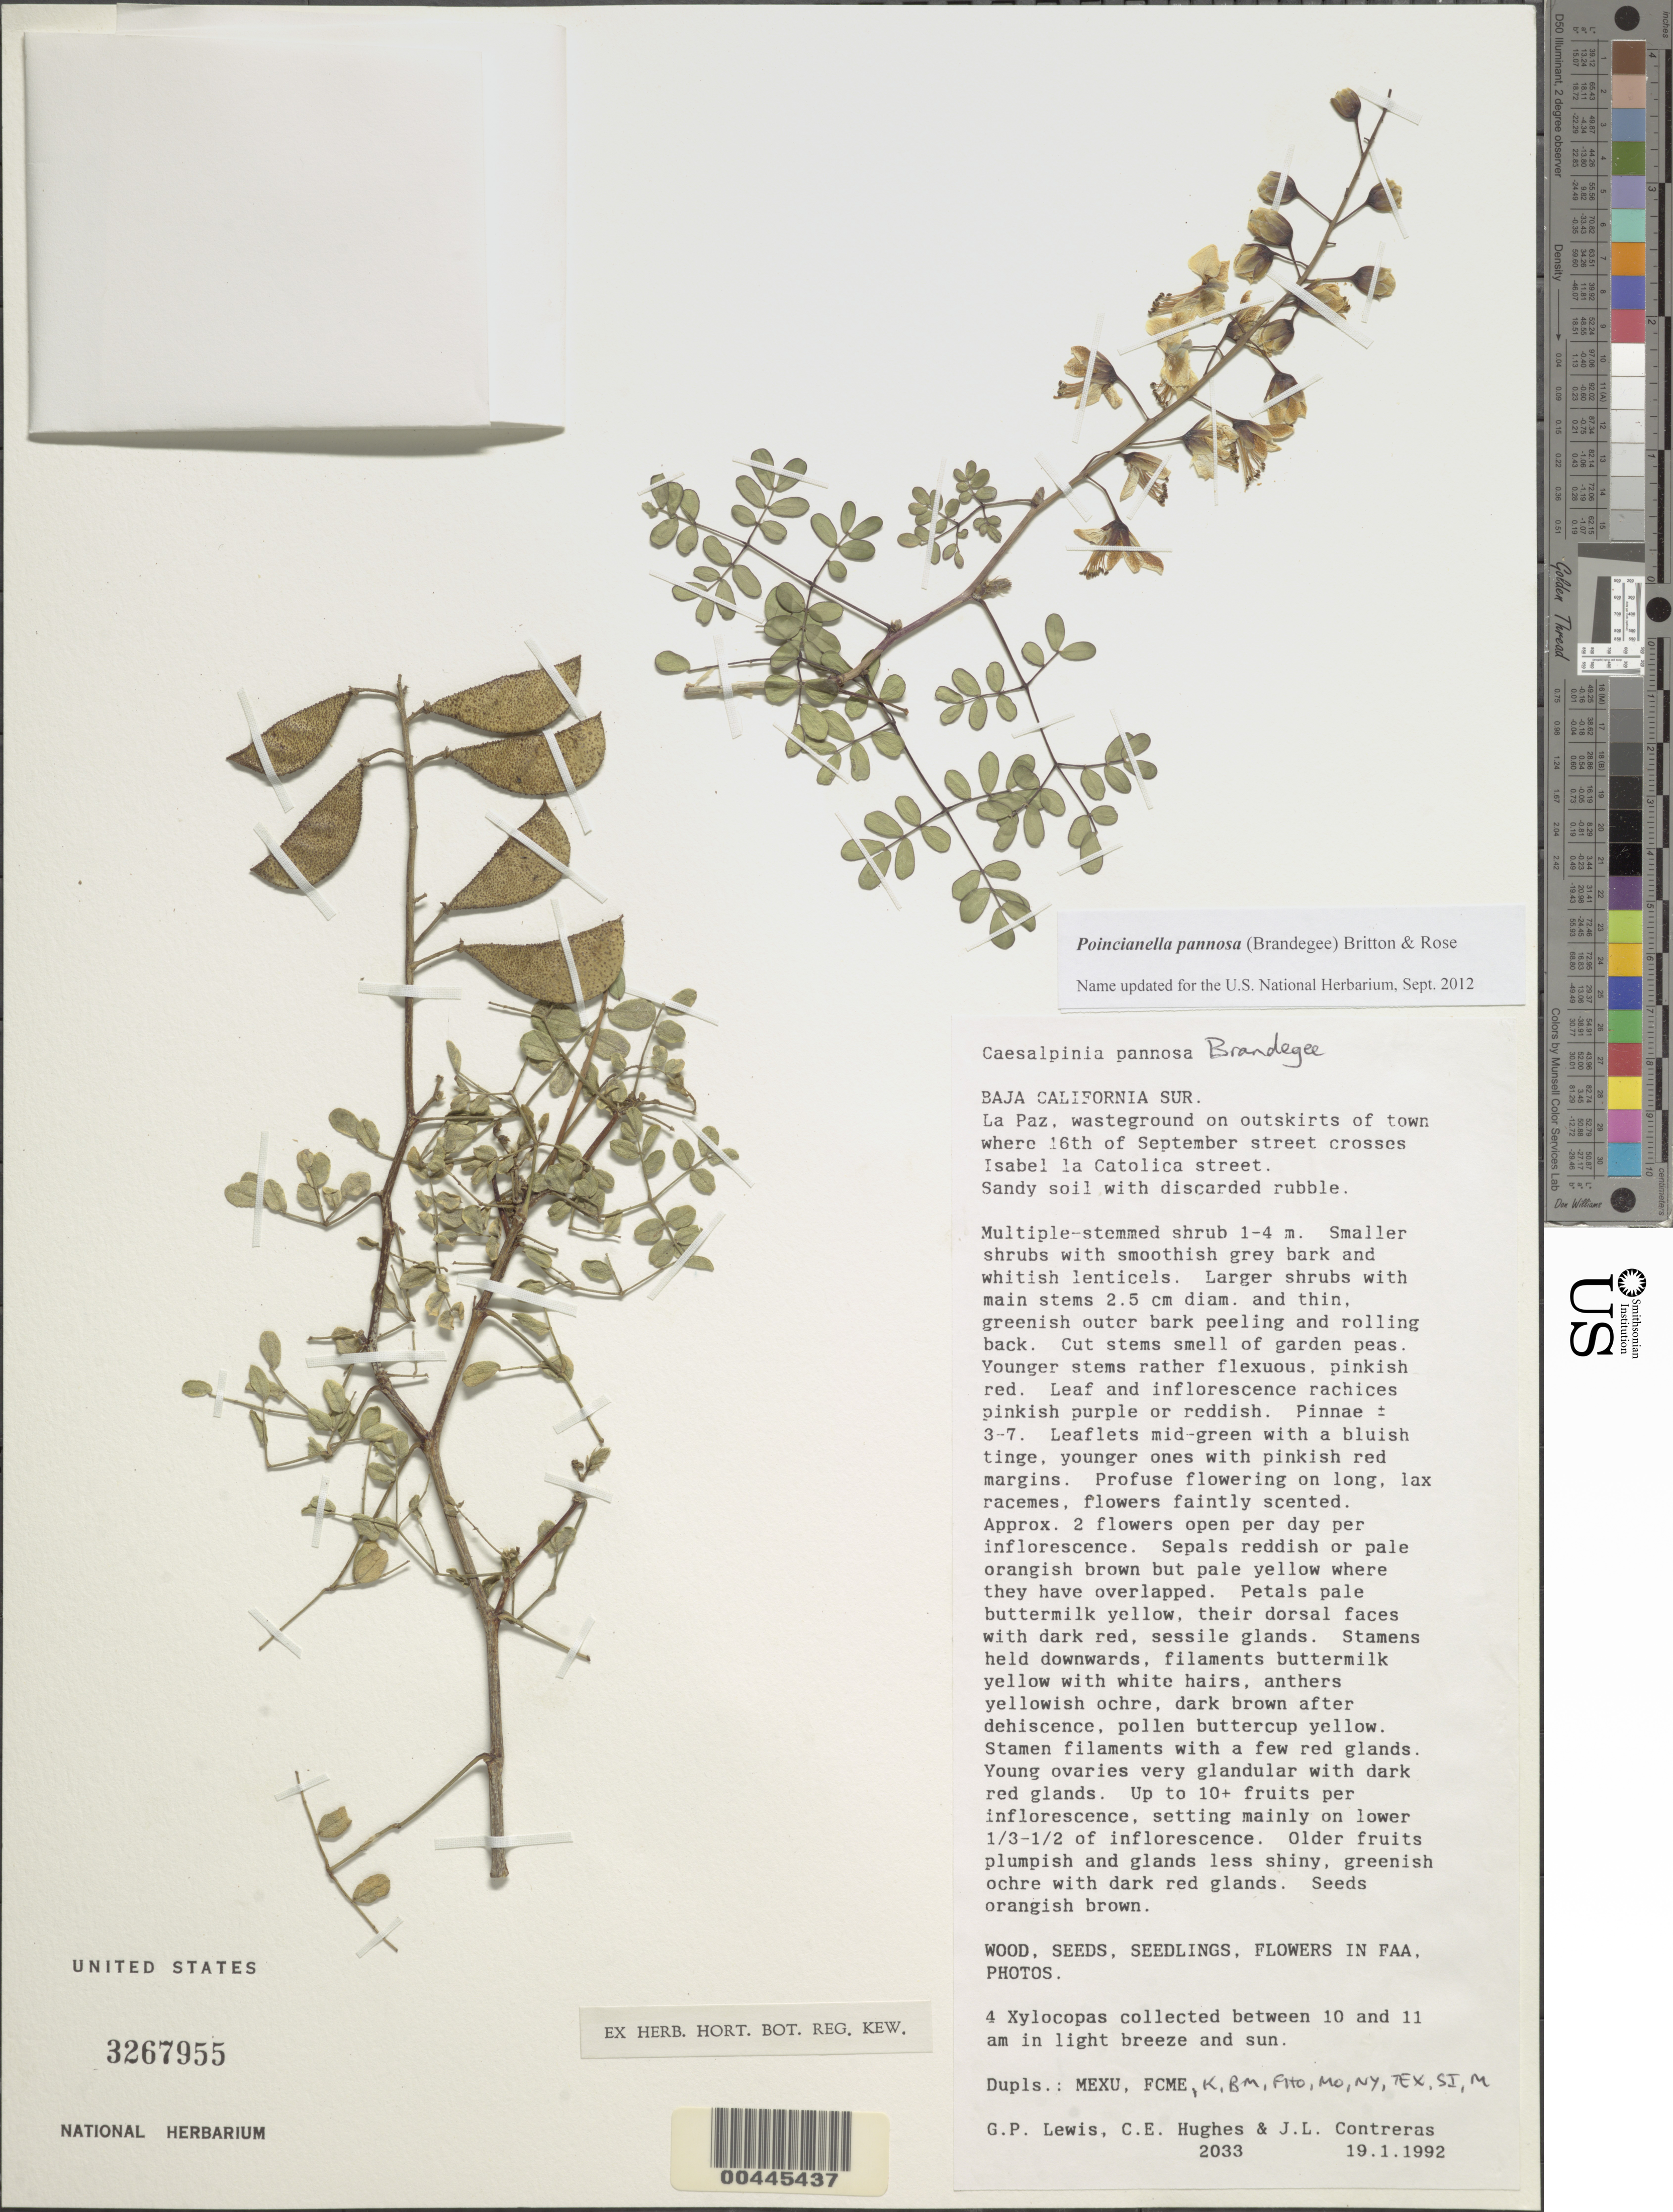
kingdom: Plantae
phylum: Tracheophyta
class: Magnoliopsida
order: Fabales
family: Fabaceae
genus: Erythrostemon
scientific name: Erythrostemon pannosus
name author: (K. Brandegee) Gagnon & G.P. Lewis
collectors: G. P. Lewis, C. Hughes & J. L. Contreras J.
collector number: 2033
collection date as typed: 19 Jan 1992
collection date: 1992-01-19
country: Mexico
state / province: Baja California Sur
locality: La Paz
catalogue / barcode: US 3267955